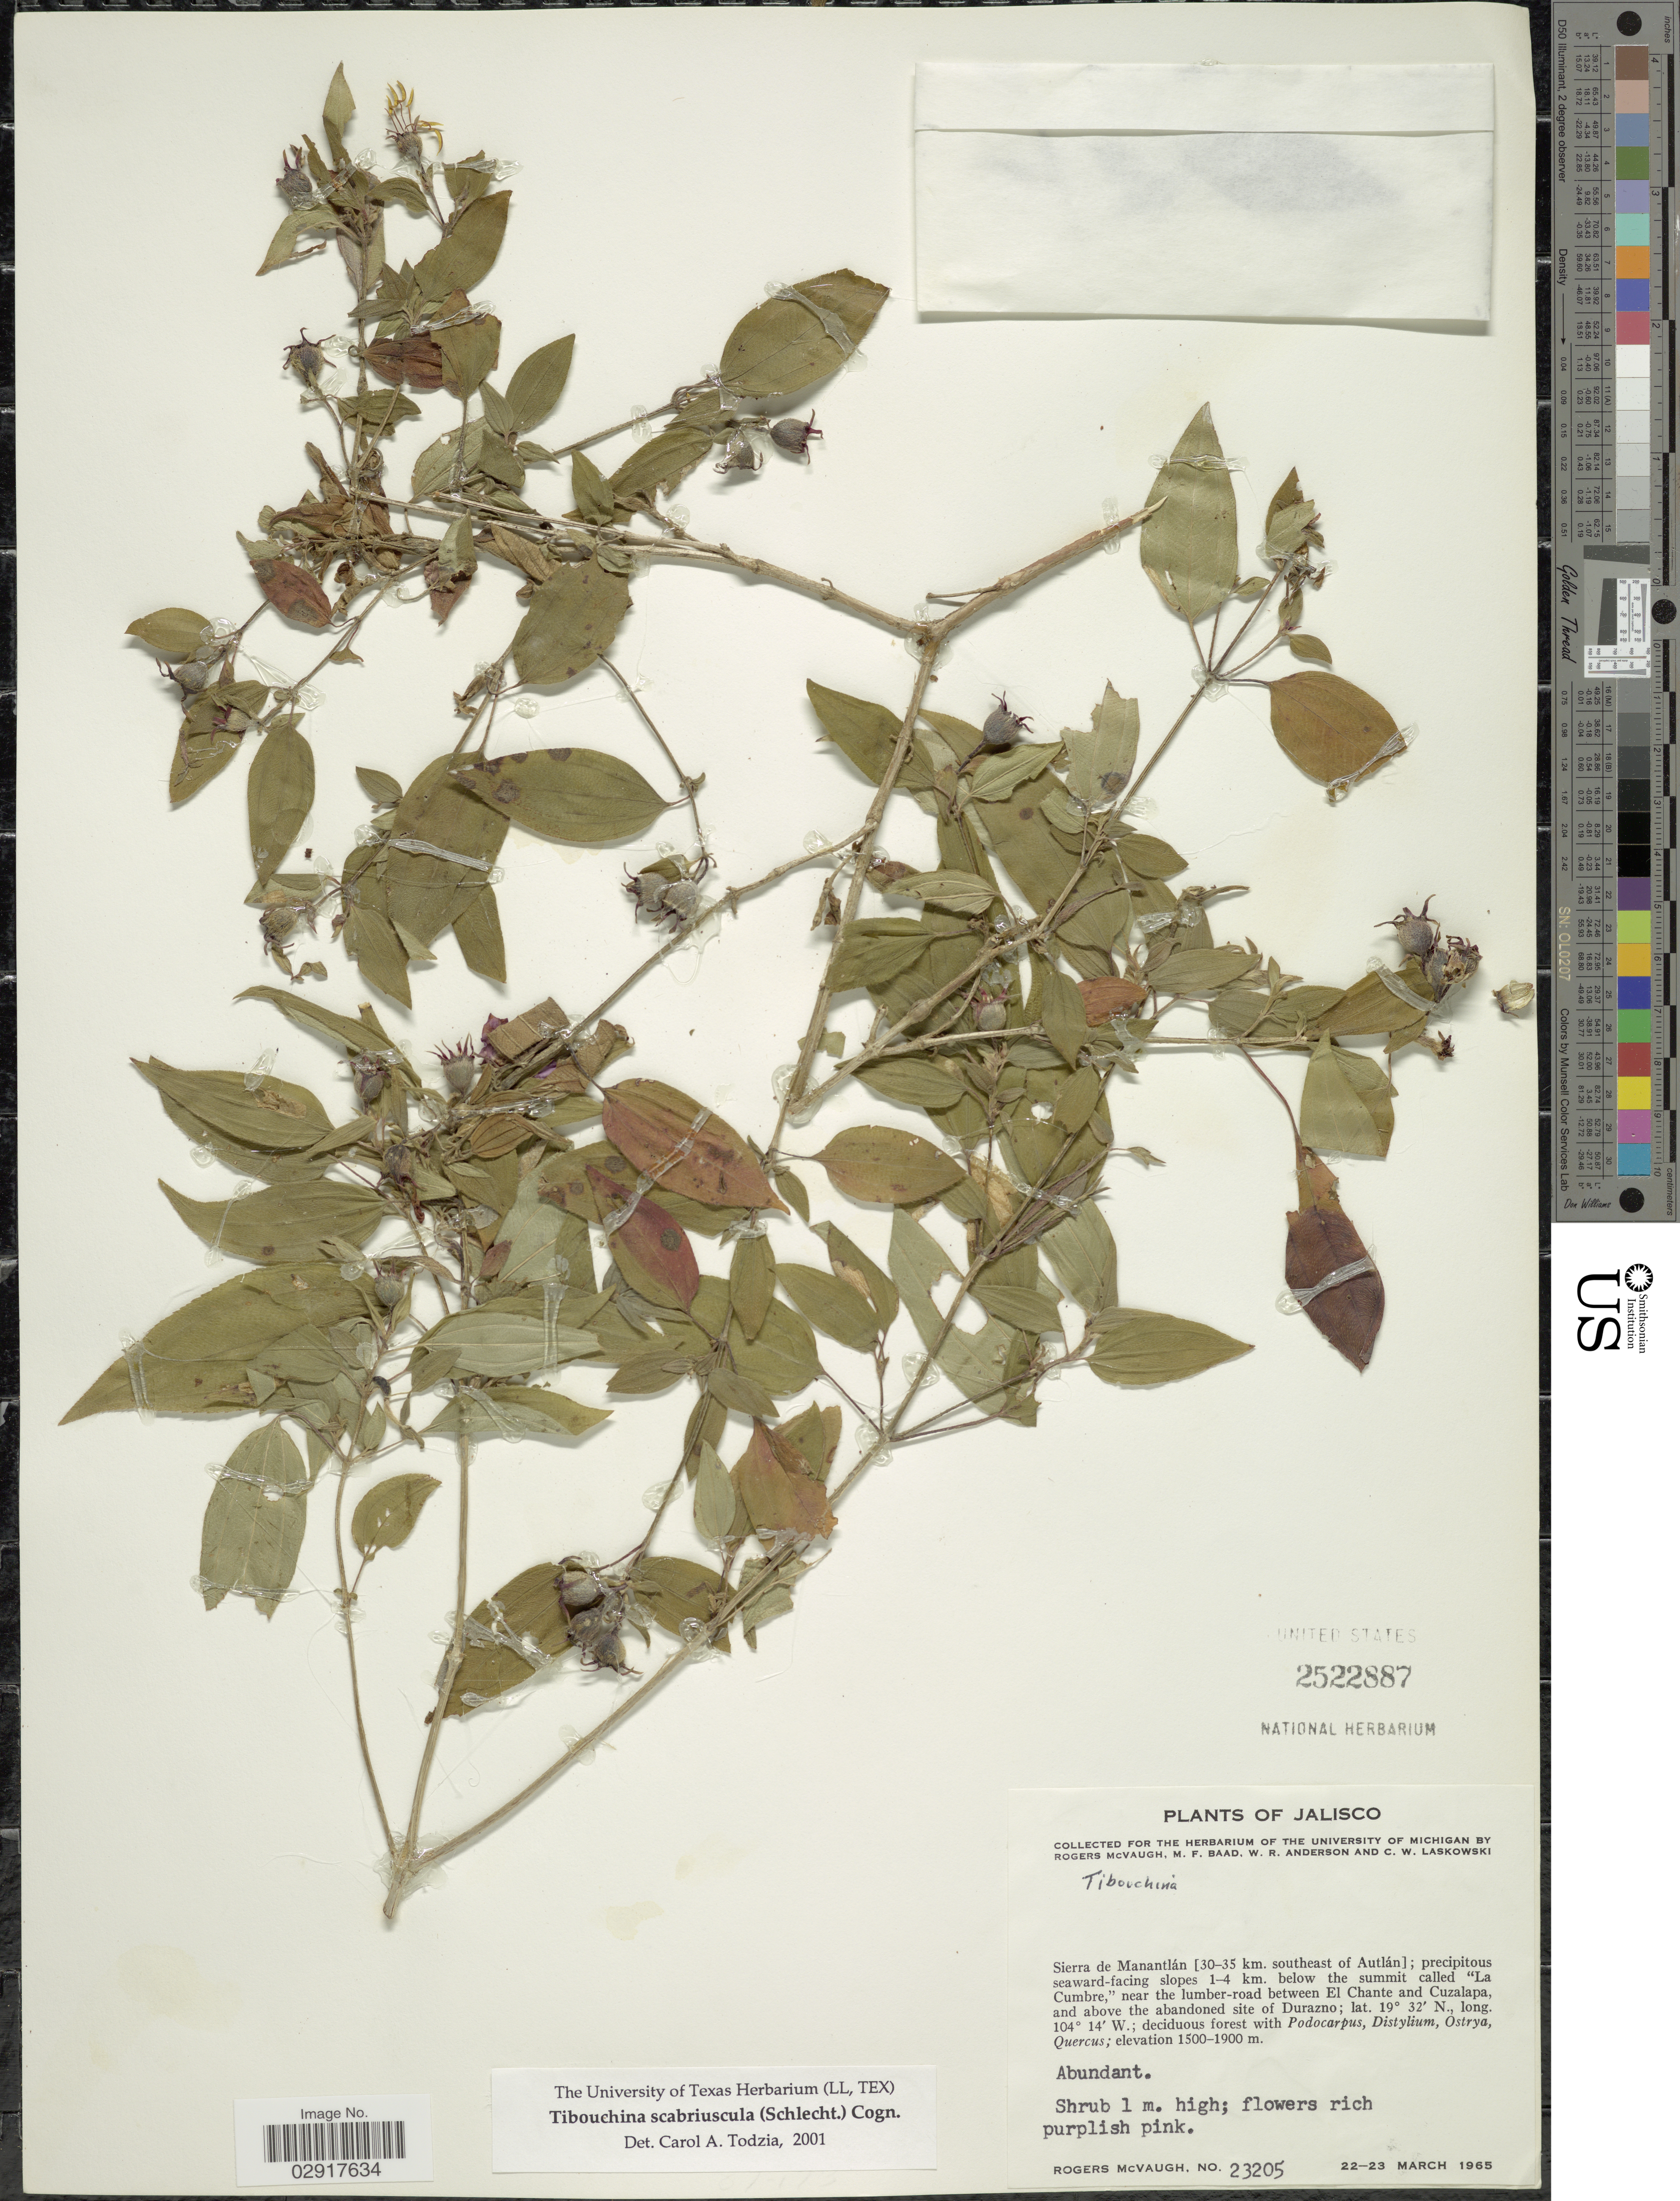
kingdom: Plantae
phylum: Tracheophyta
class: Magnoliopsida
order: Myrtales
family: Melastomataceae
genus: Chaetogastra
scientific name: Chaetogastra scabriuscula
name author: (Schltdl.) P.J.F. Guim. & Michelang.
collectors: R. McVaugh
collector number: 23205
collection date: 1965-03-22/1965-03-23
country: Mexico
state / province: Jalisco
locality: Sierra de Manantlán [30-35 km. southeast of Autlán] ; precipitous seaward-facing slopes 1-4 km. below the summit called "La Cumbre," near the lumber-road between El Chante and Cuzalapa, and above the abondoned site of Durazno.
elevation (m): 1500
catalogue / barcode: US 2522887